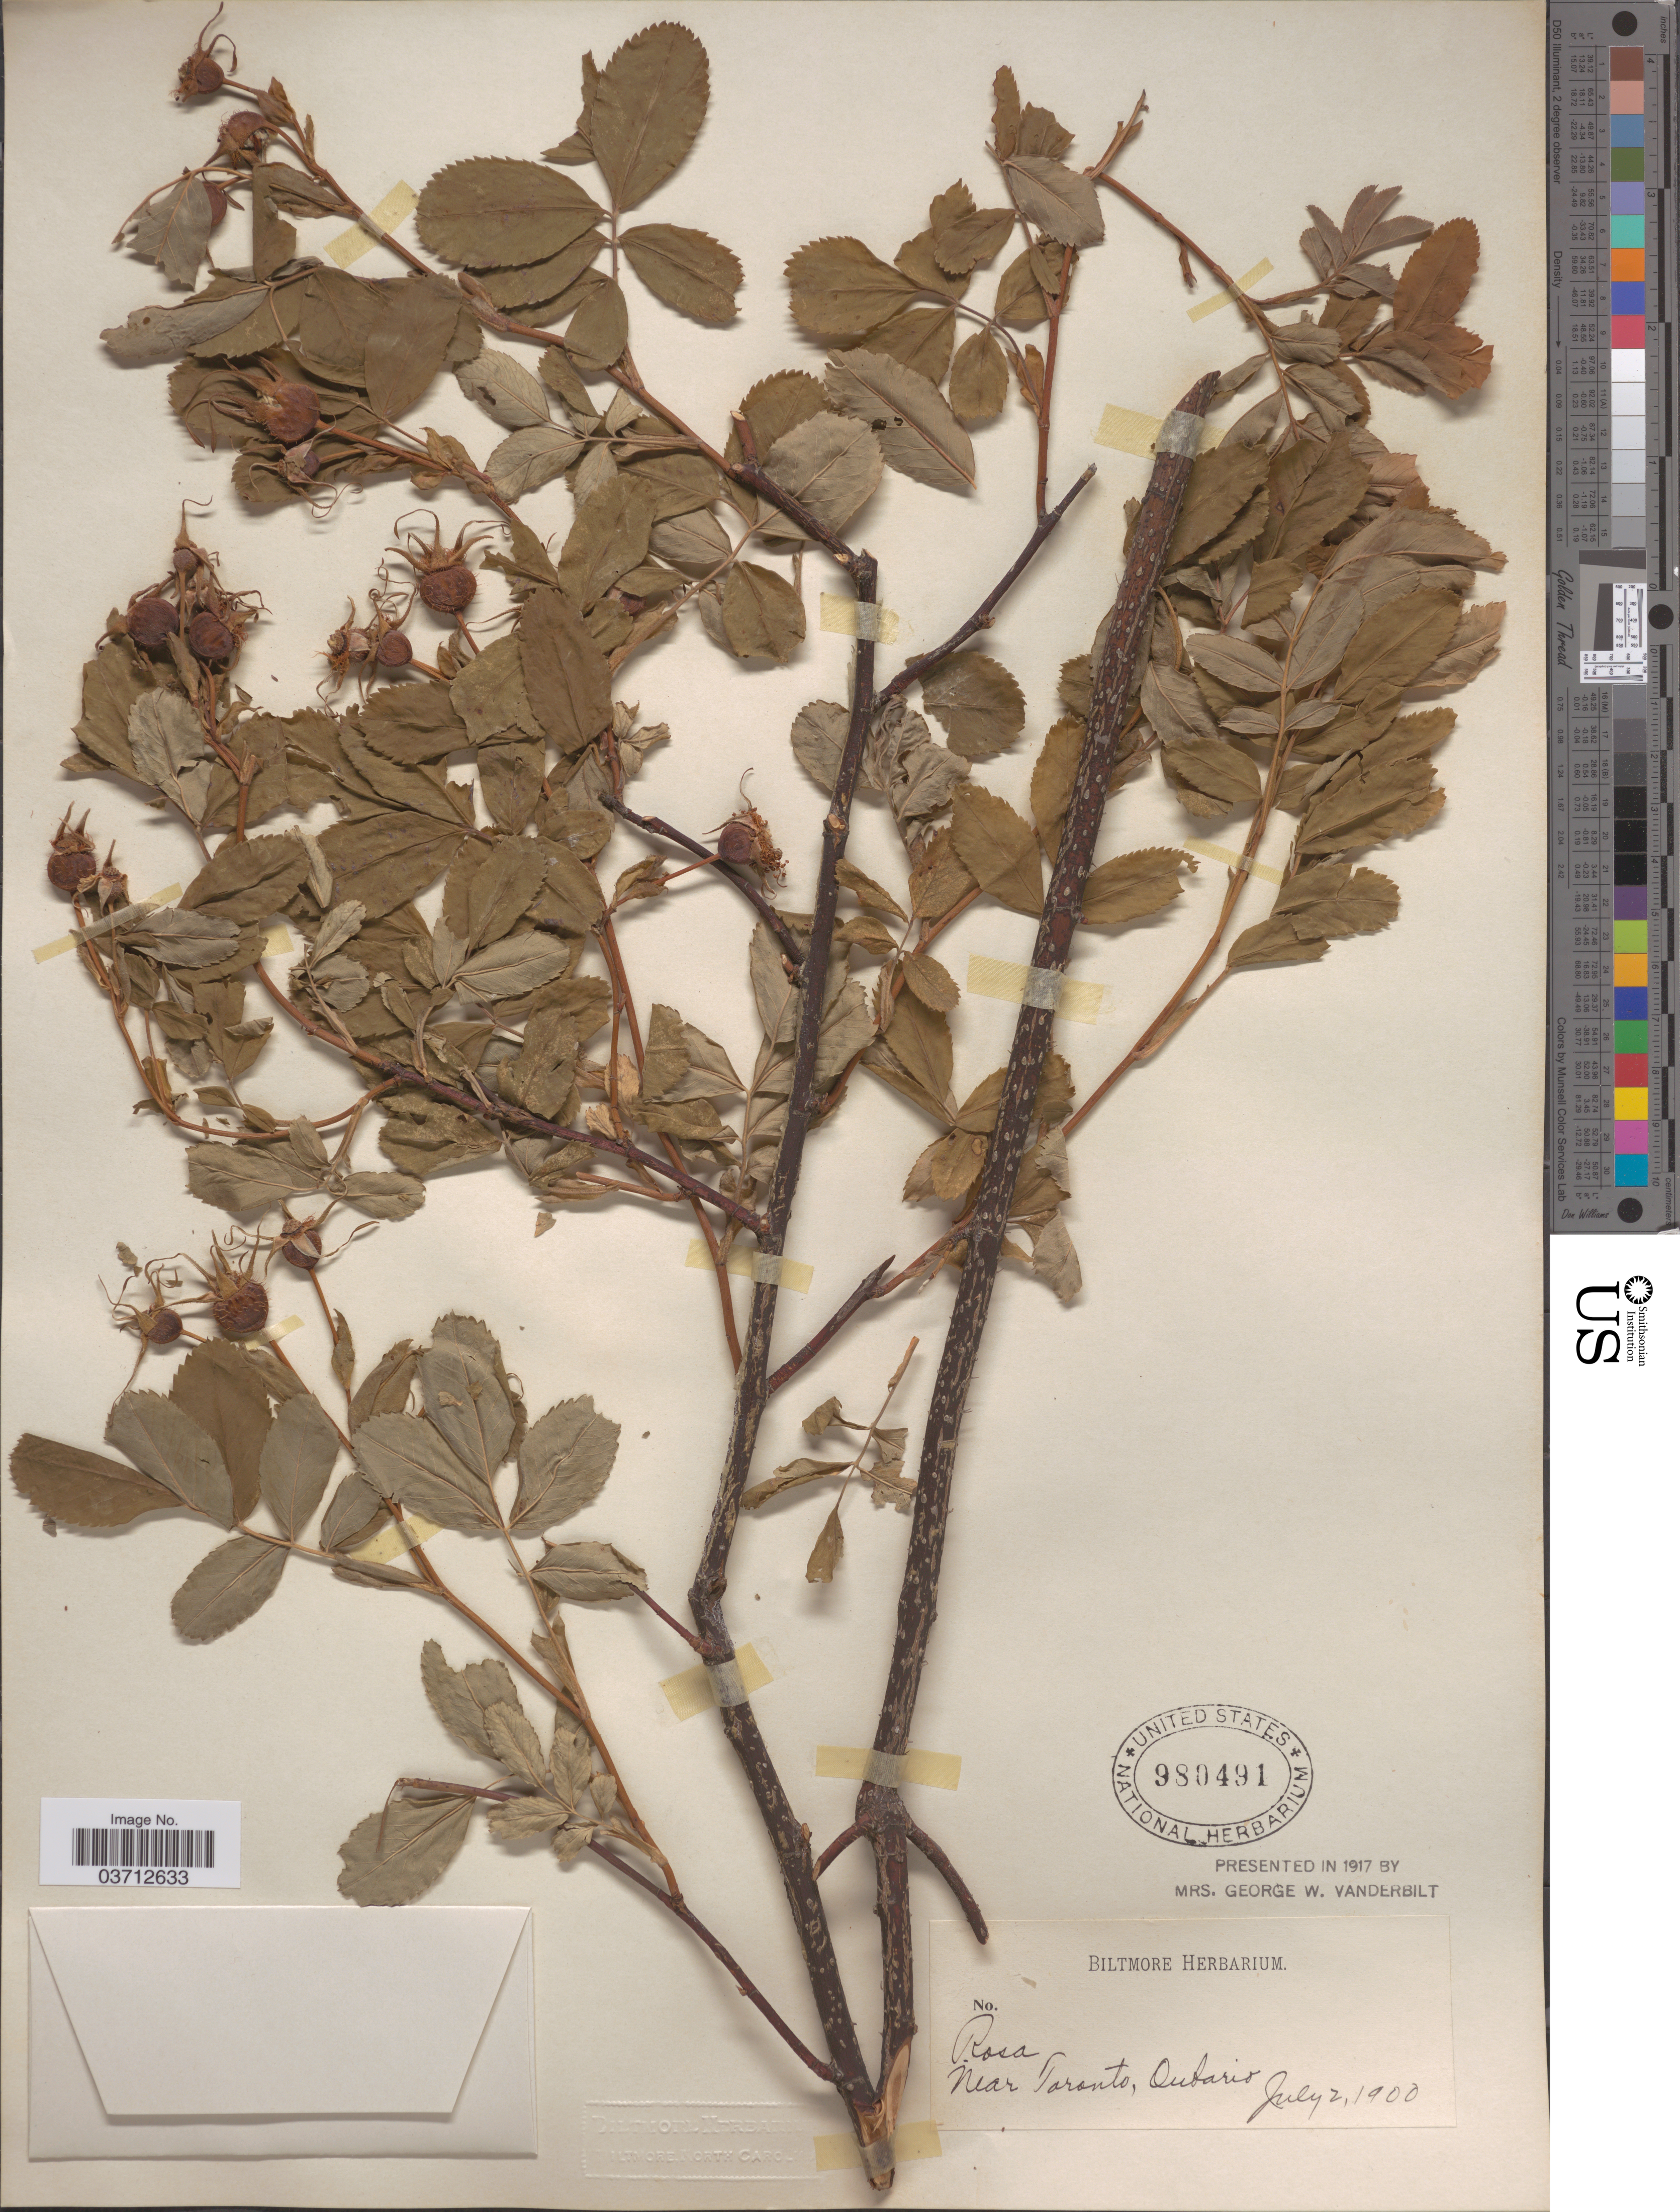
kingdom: Plantae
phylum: Tracheophyta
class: Magnoliopsida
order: Rosales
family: Rosaceae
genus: Rosa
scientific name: Rosa sp.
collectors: ex herb. Biltmore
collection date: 1900-07-02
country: Canada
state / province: Ontario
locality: Near Toronto.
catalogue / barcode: US 980491